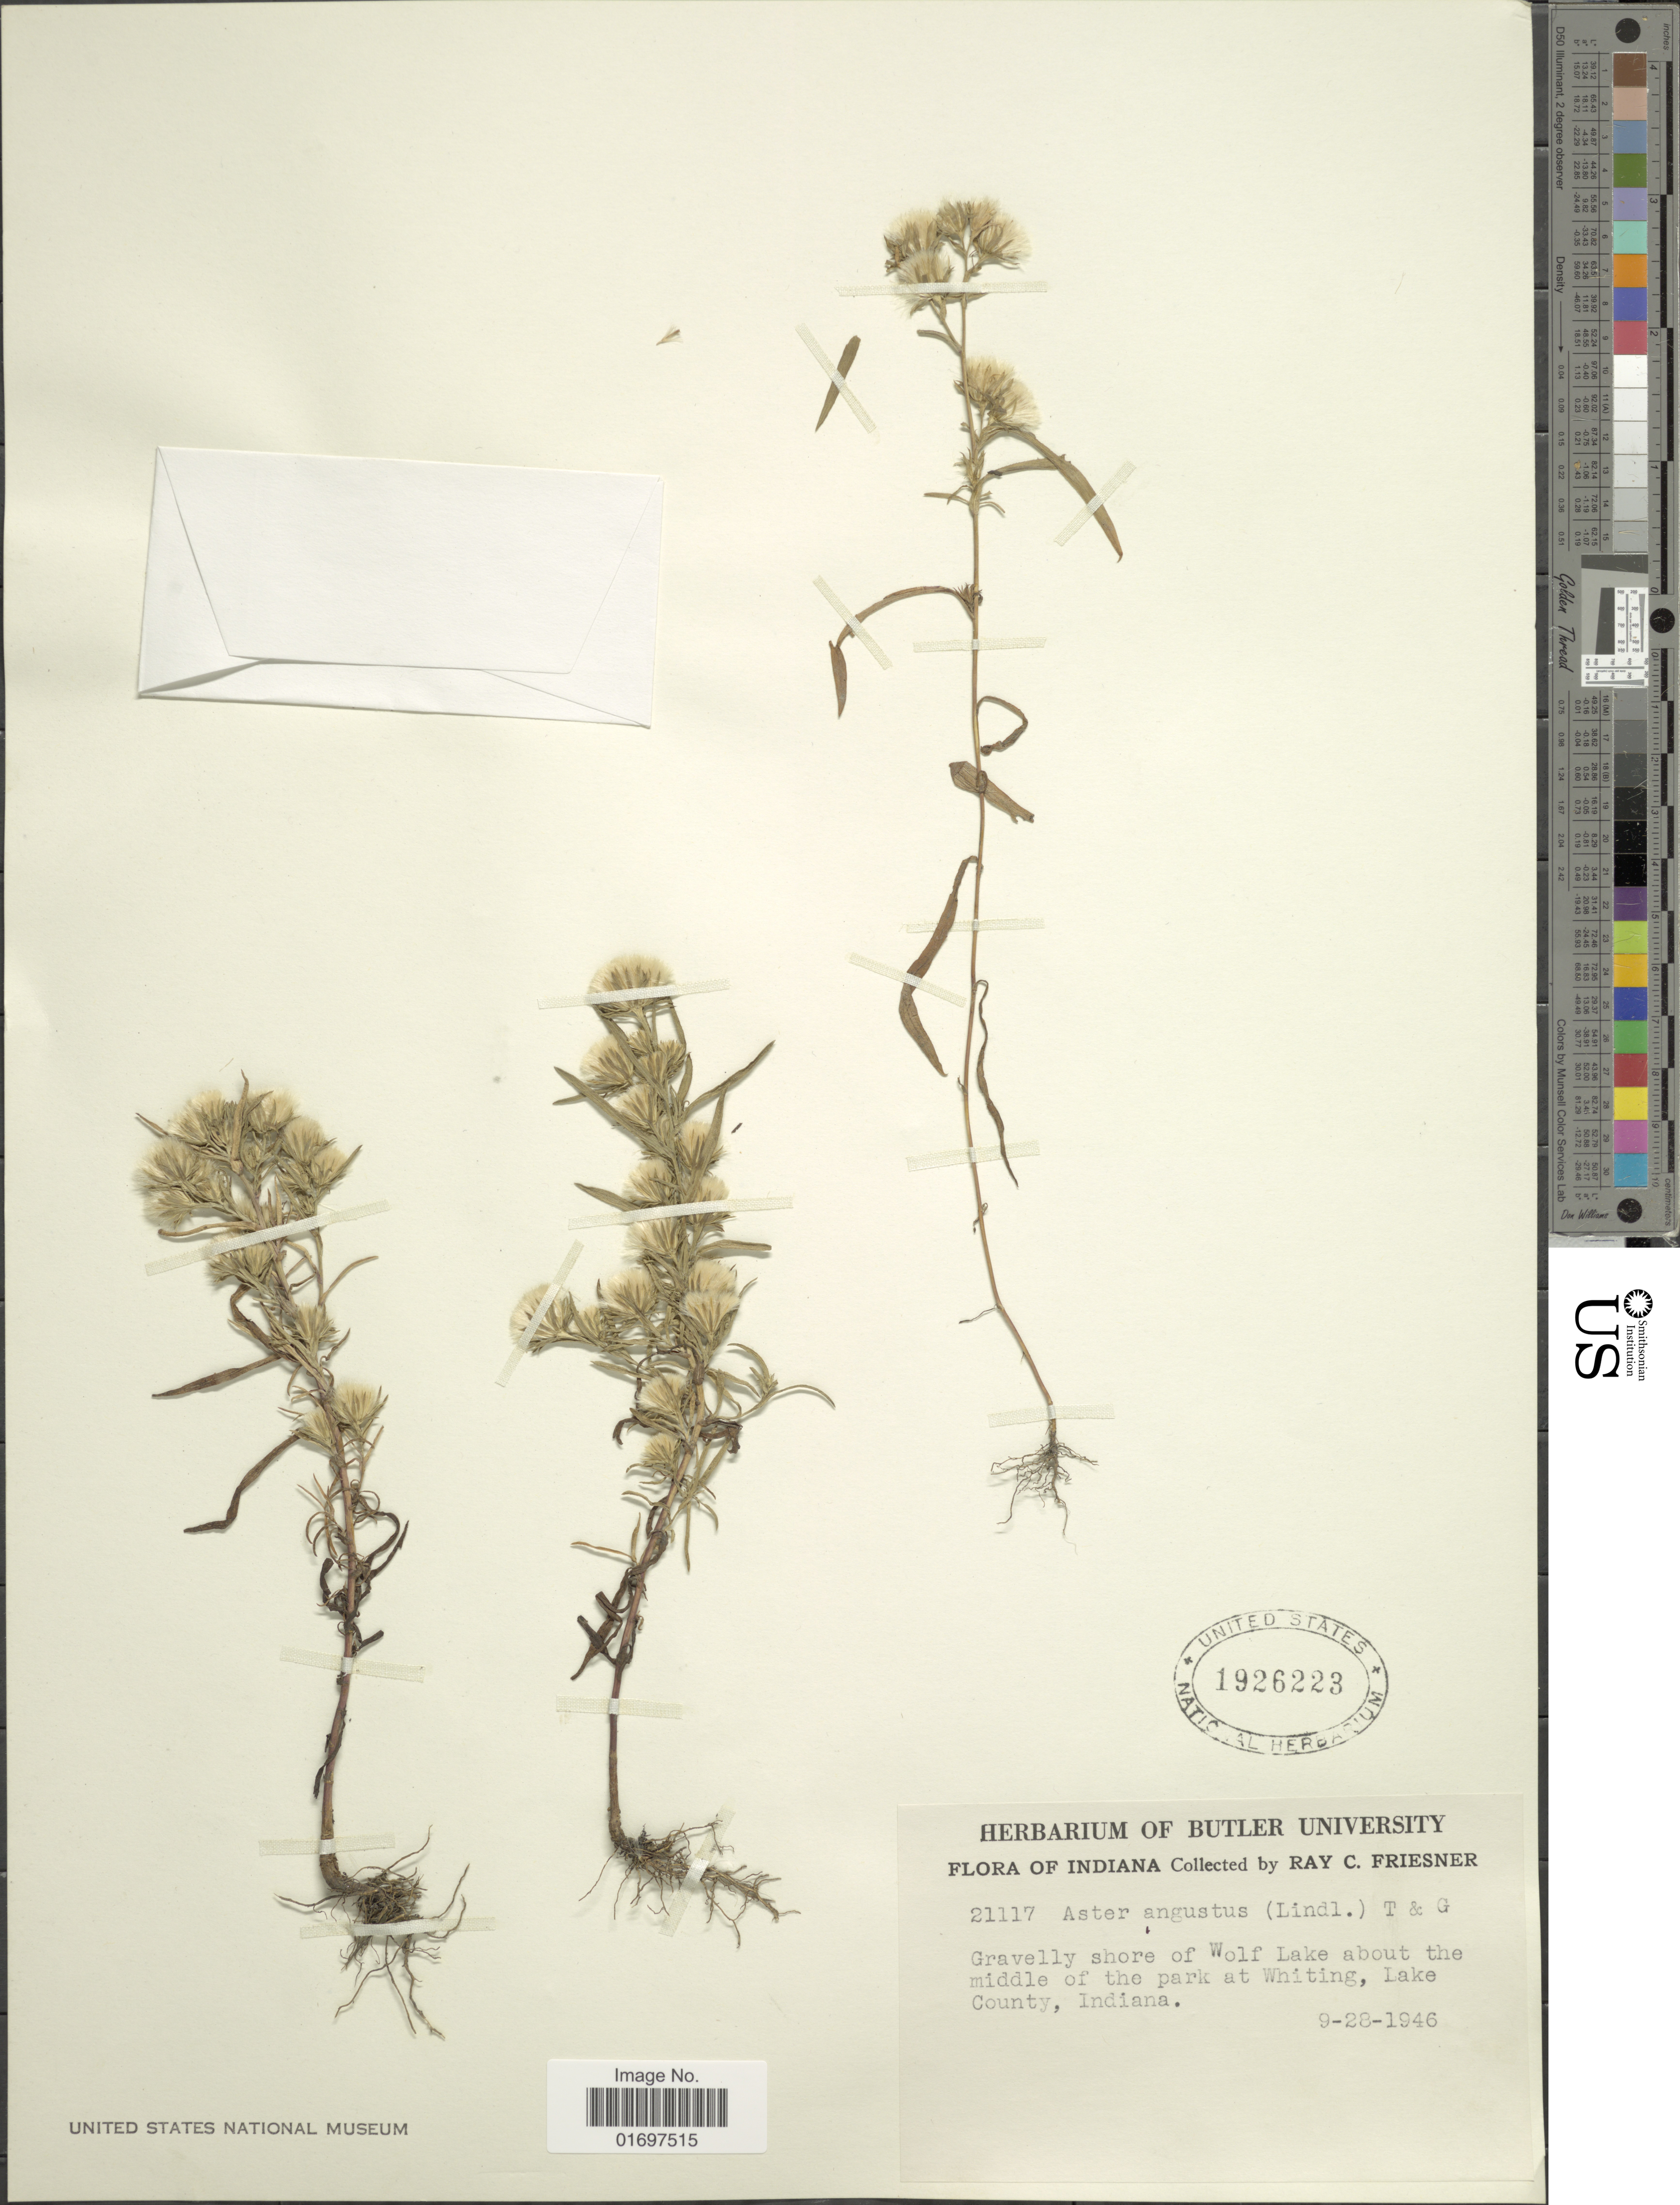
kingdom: Plantae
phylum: Tracheophyta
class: Magnoliopsida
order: Asterales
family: Asteraceae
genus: Symphyotrichum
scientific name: Symphyotrichum ciliatum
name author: (Ledeb.) G.L. Nesom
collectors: R. Friesner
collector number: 21117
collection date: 1946-09-28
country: United States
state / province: Indiana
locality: Indiana. Gravelly shore of Wolf Lake about the middle of the partk at Whiting, Lake County.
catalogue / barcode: US 1926223